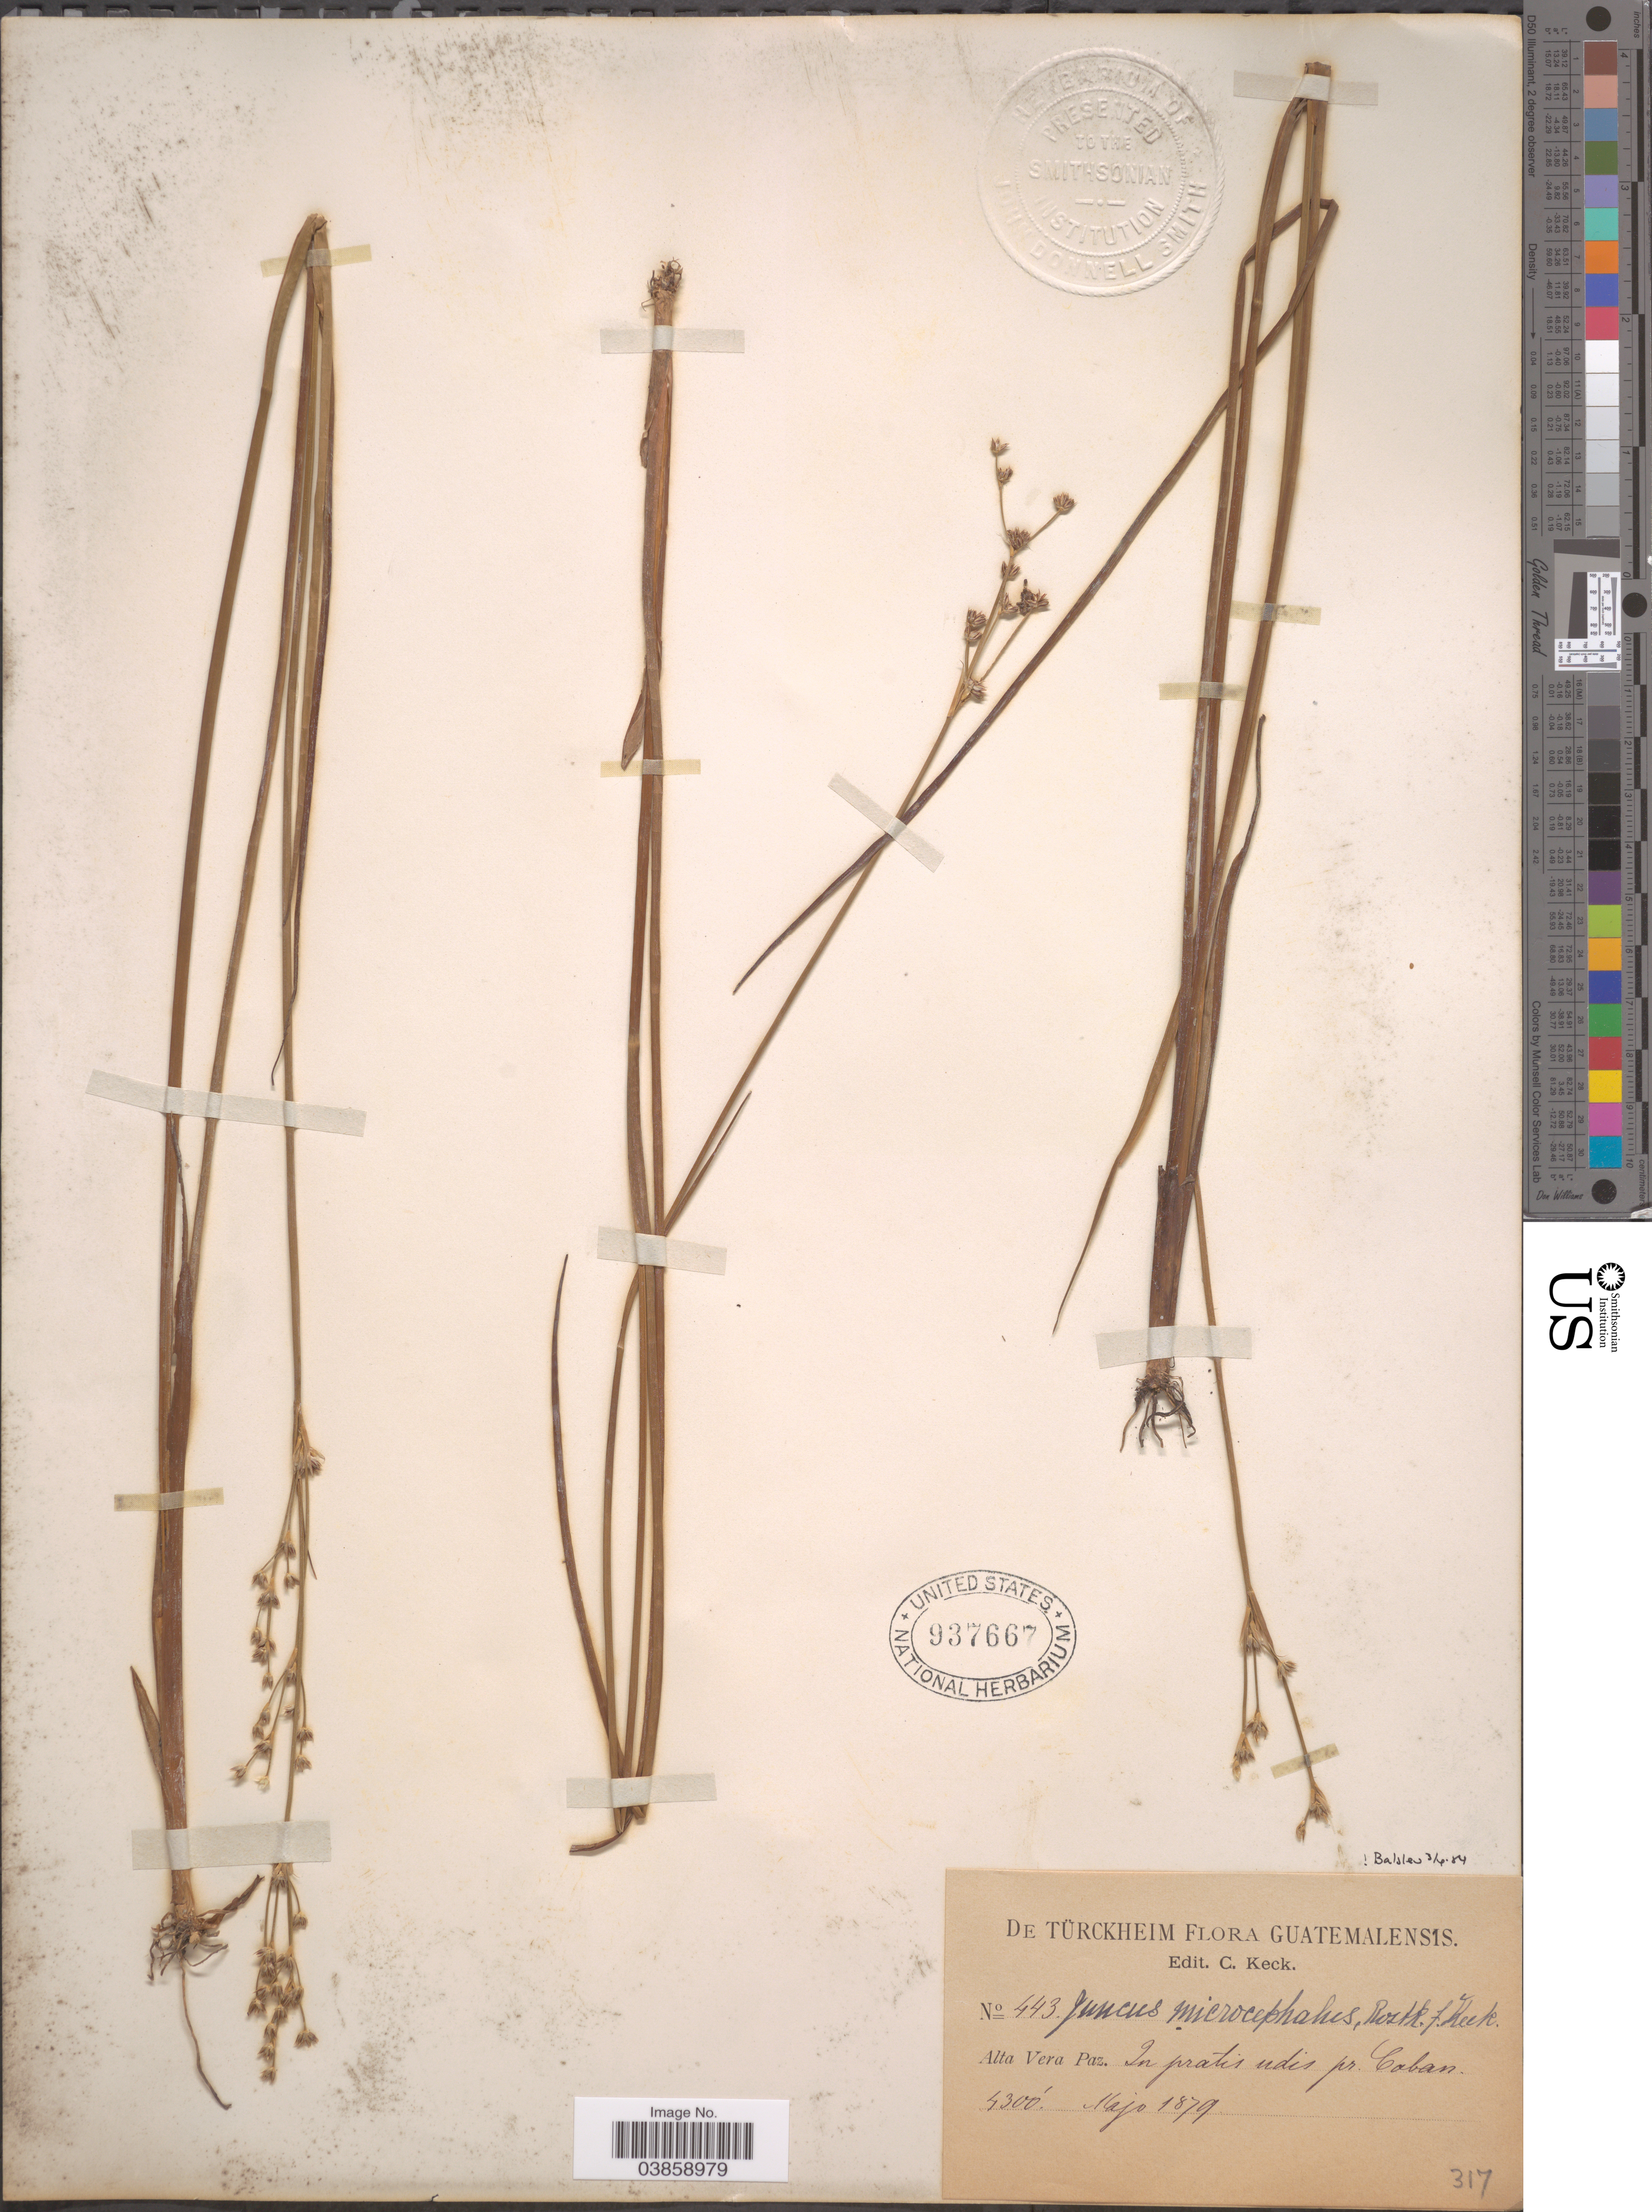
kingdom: Plantae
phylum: Tracheophyta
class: Liliopsida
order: Poales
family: Juncaceae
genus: Juncus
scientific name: Juncus microcephalus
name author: Kunth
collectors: -. De Türckheim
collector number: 443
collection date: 1879-05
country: Guatemala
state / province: Alta Verapaz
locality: Alta Vera Paz. In pratis udis pr. Coban.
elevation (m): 1311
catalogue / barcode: US 937667